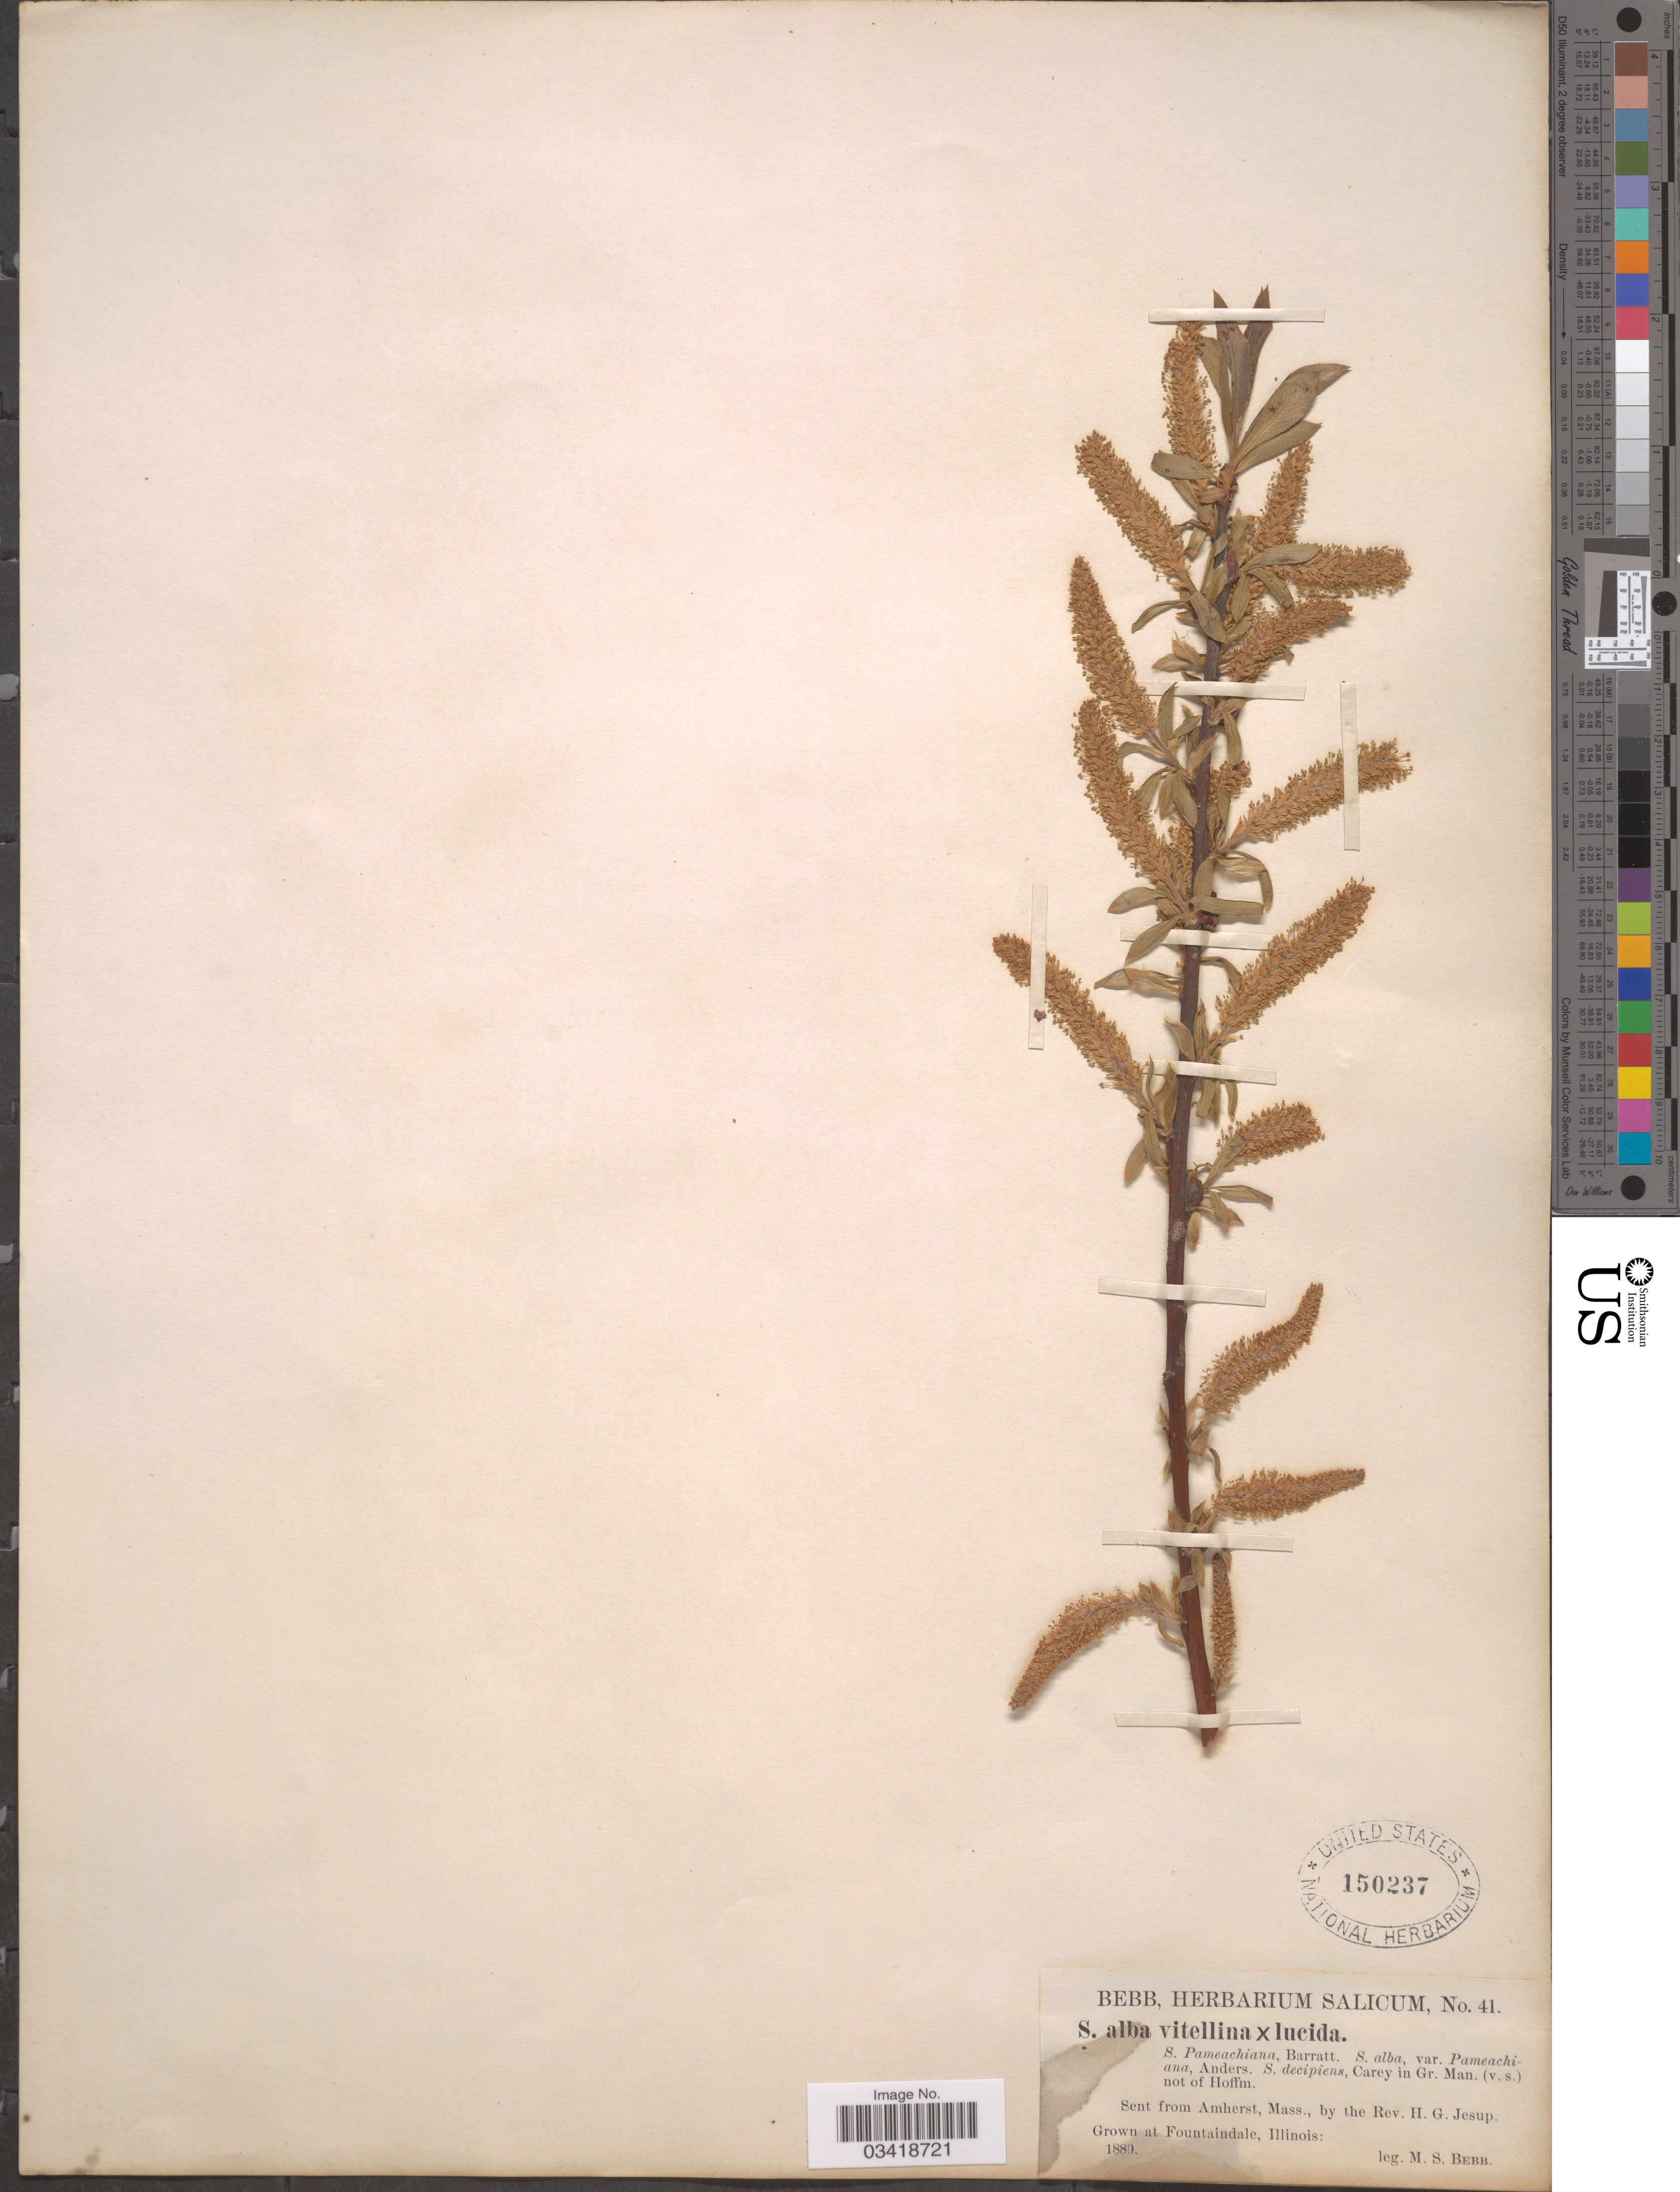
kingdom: Plantae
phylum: Tracheophyta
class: Magnoliopsida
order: Malpighiales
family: Salicaceae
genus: Salix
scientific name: Salix alba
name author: L.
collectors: M. Bebb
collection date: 1880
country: United States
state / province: Illinois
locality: Fountaindale.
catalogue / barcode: US 150237